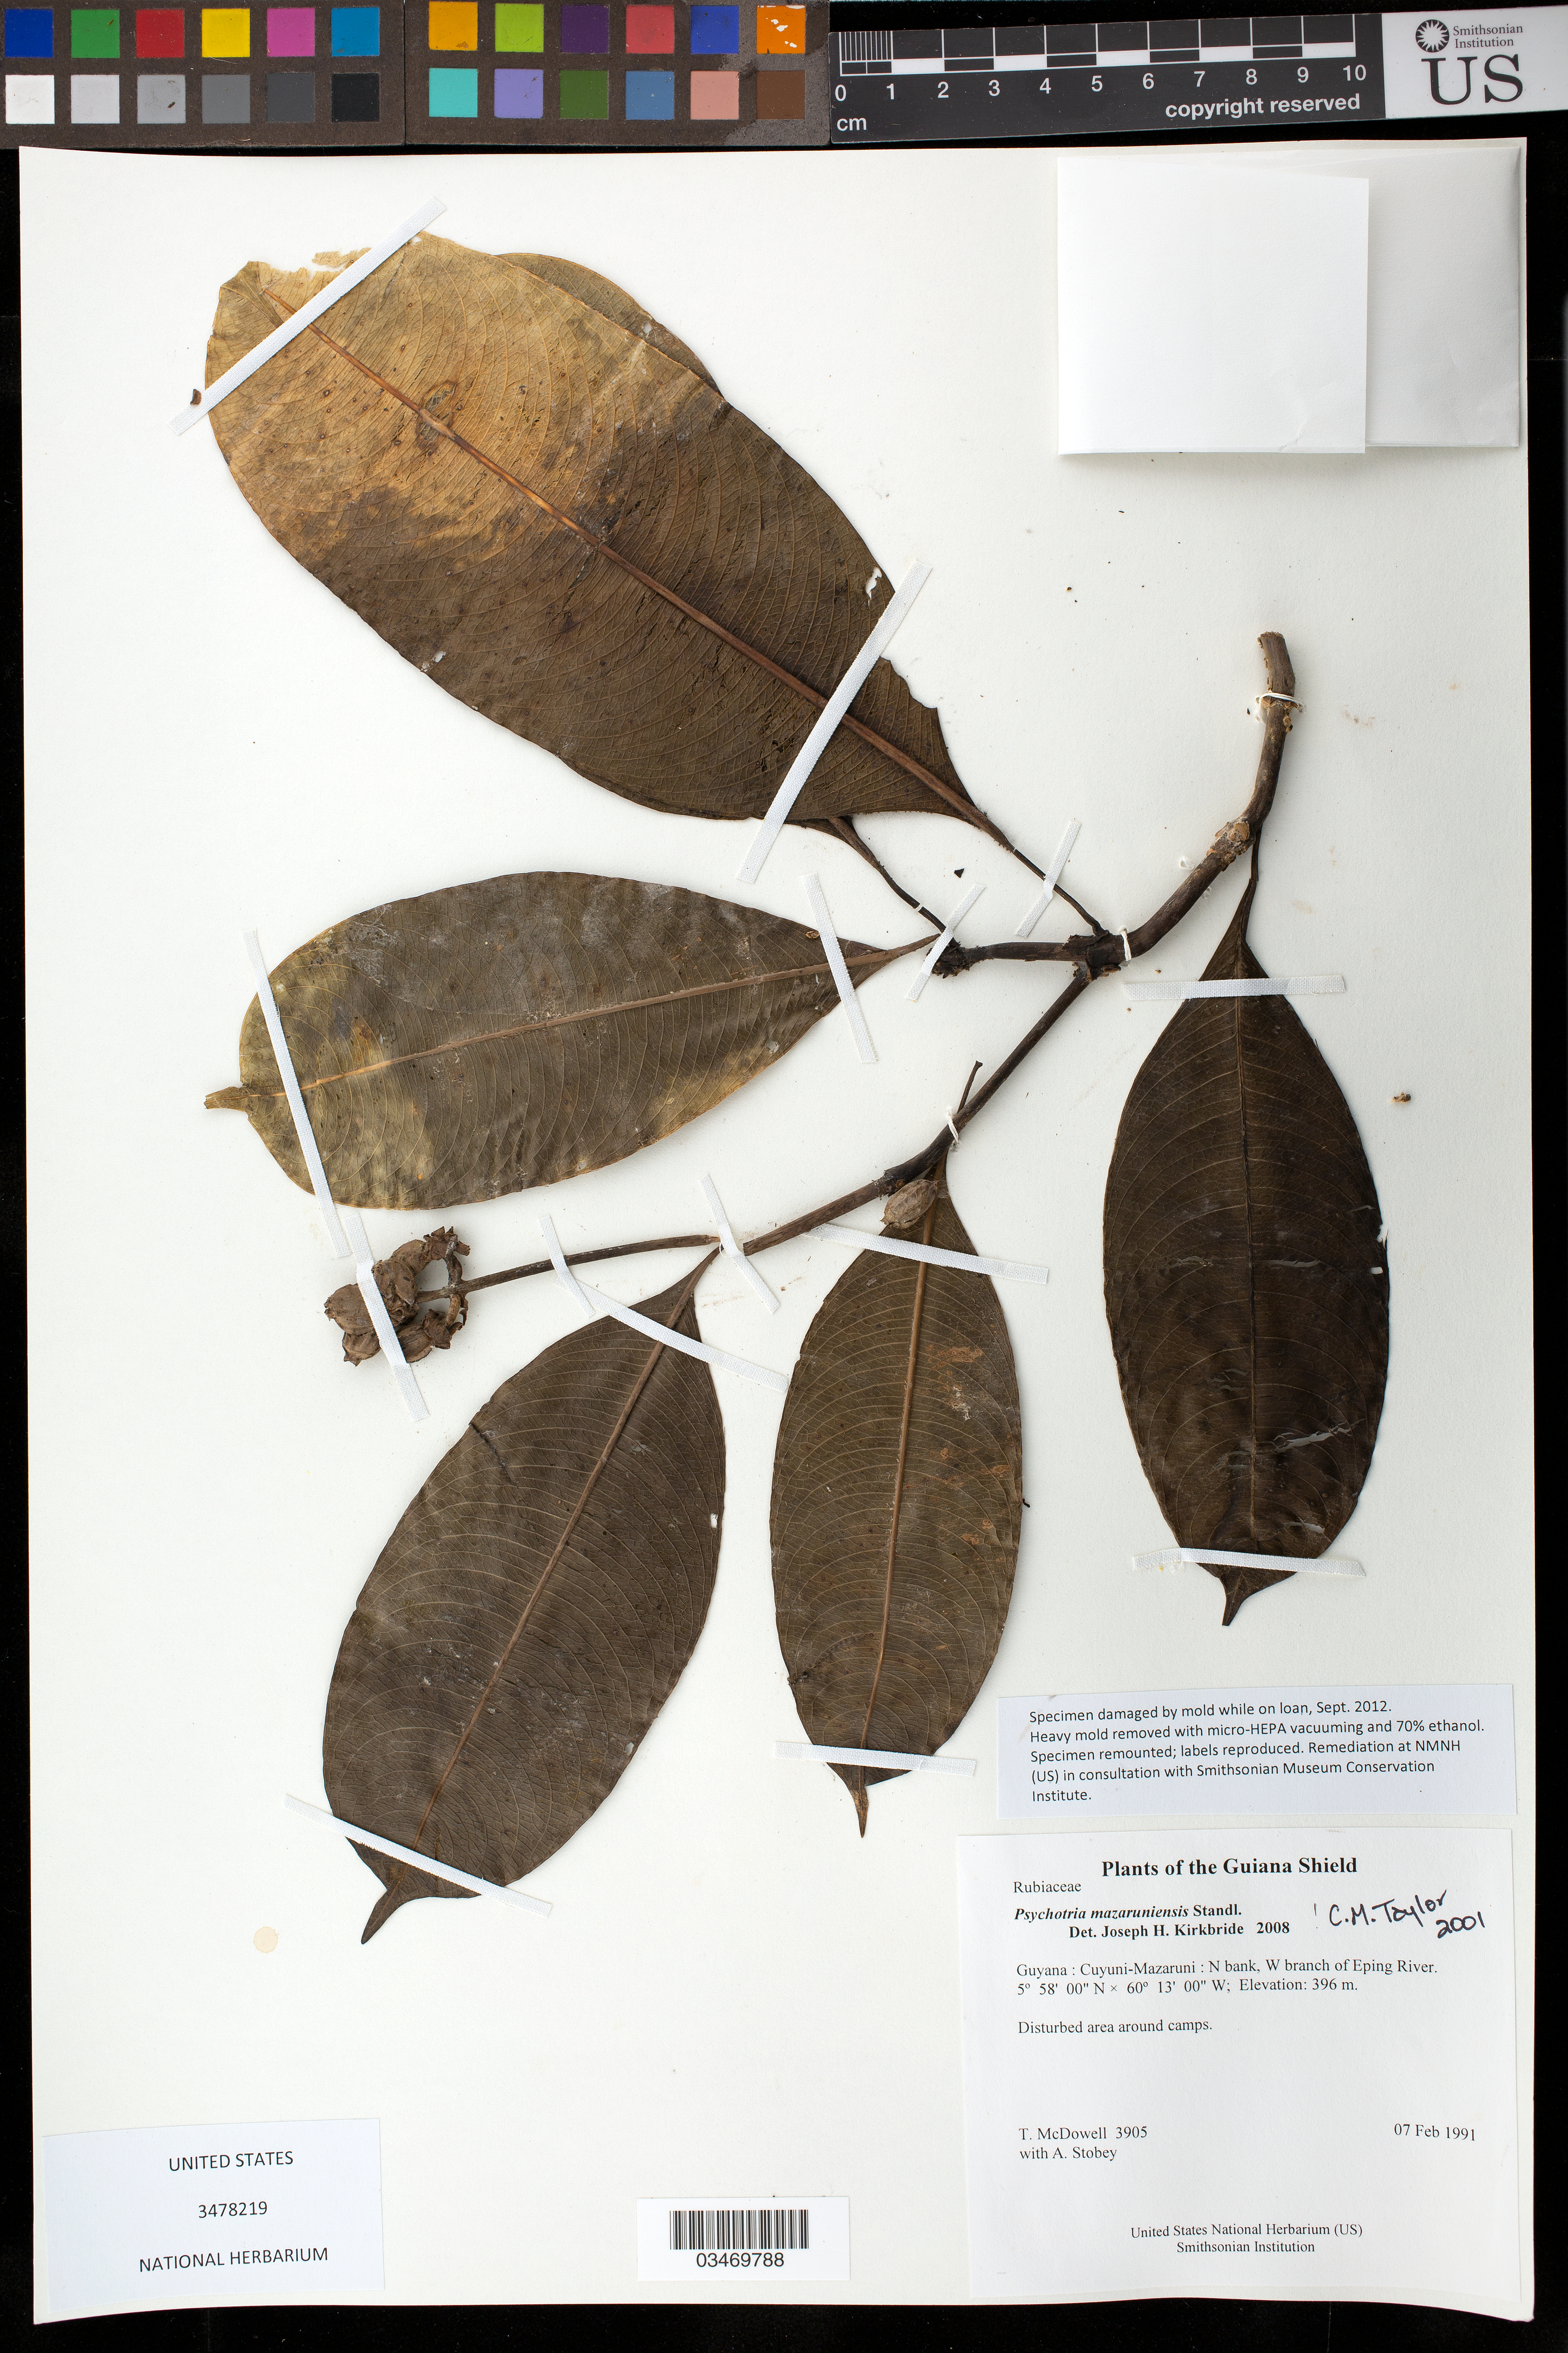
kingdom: Plantae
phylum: Tracheophyta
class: Magnoliopsida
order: Gentianales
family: Rubiaceae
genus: Psychotria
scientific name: Psychotria mazaruniensis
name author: Standl.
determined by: Kirkbride, J. H.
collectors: T. McDowell & A. Stobey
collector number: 3905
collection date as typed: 7 February 1991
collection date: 1991-02-07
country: Guyana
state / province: Cuyuni-Mazaruni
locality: N bank, W branch of Eping River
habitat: Disturbed area around camps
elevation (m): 396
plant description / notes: Distribution: Specimen damaged by mold while on loan, Sept. 2012. Heavy mold removed with micro-HEPA vacuuming and 70% ethanol. Specimen remounted; labels reproduced. Remediation at NMNH (US) in consultation with Smithsonian Museum Conservation Institute.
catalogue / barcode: US 3478219